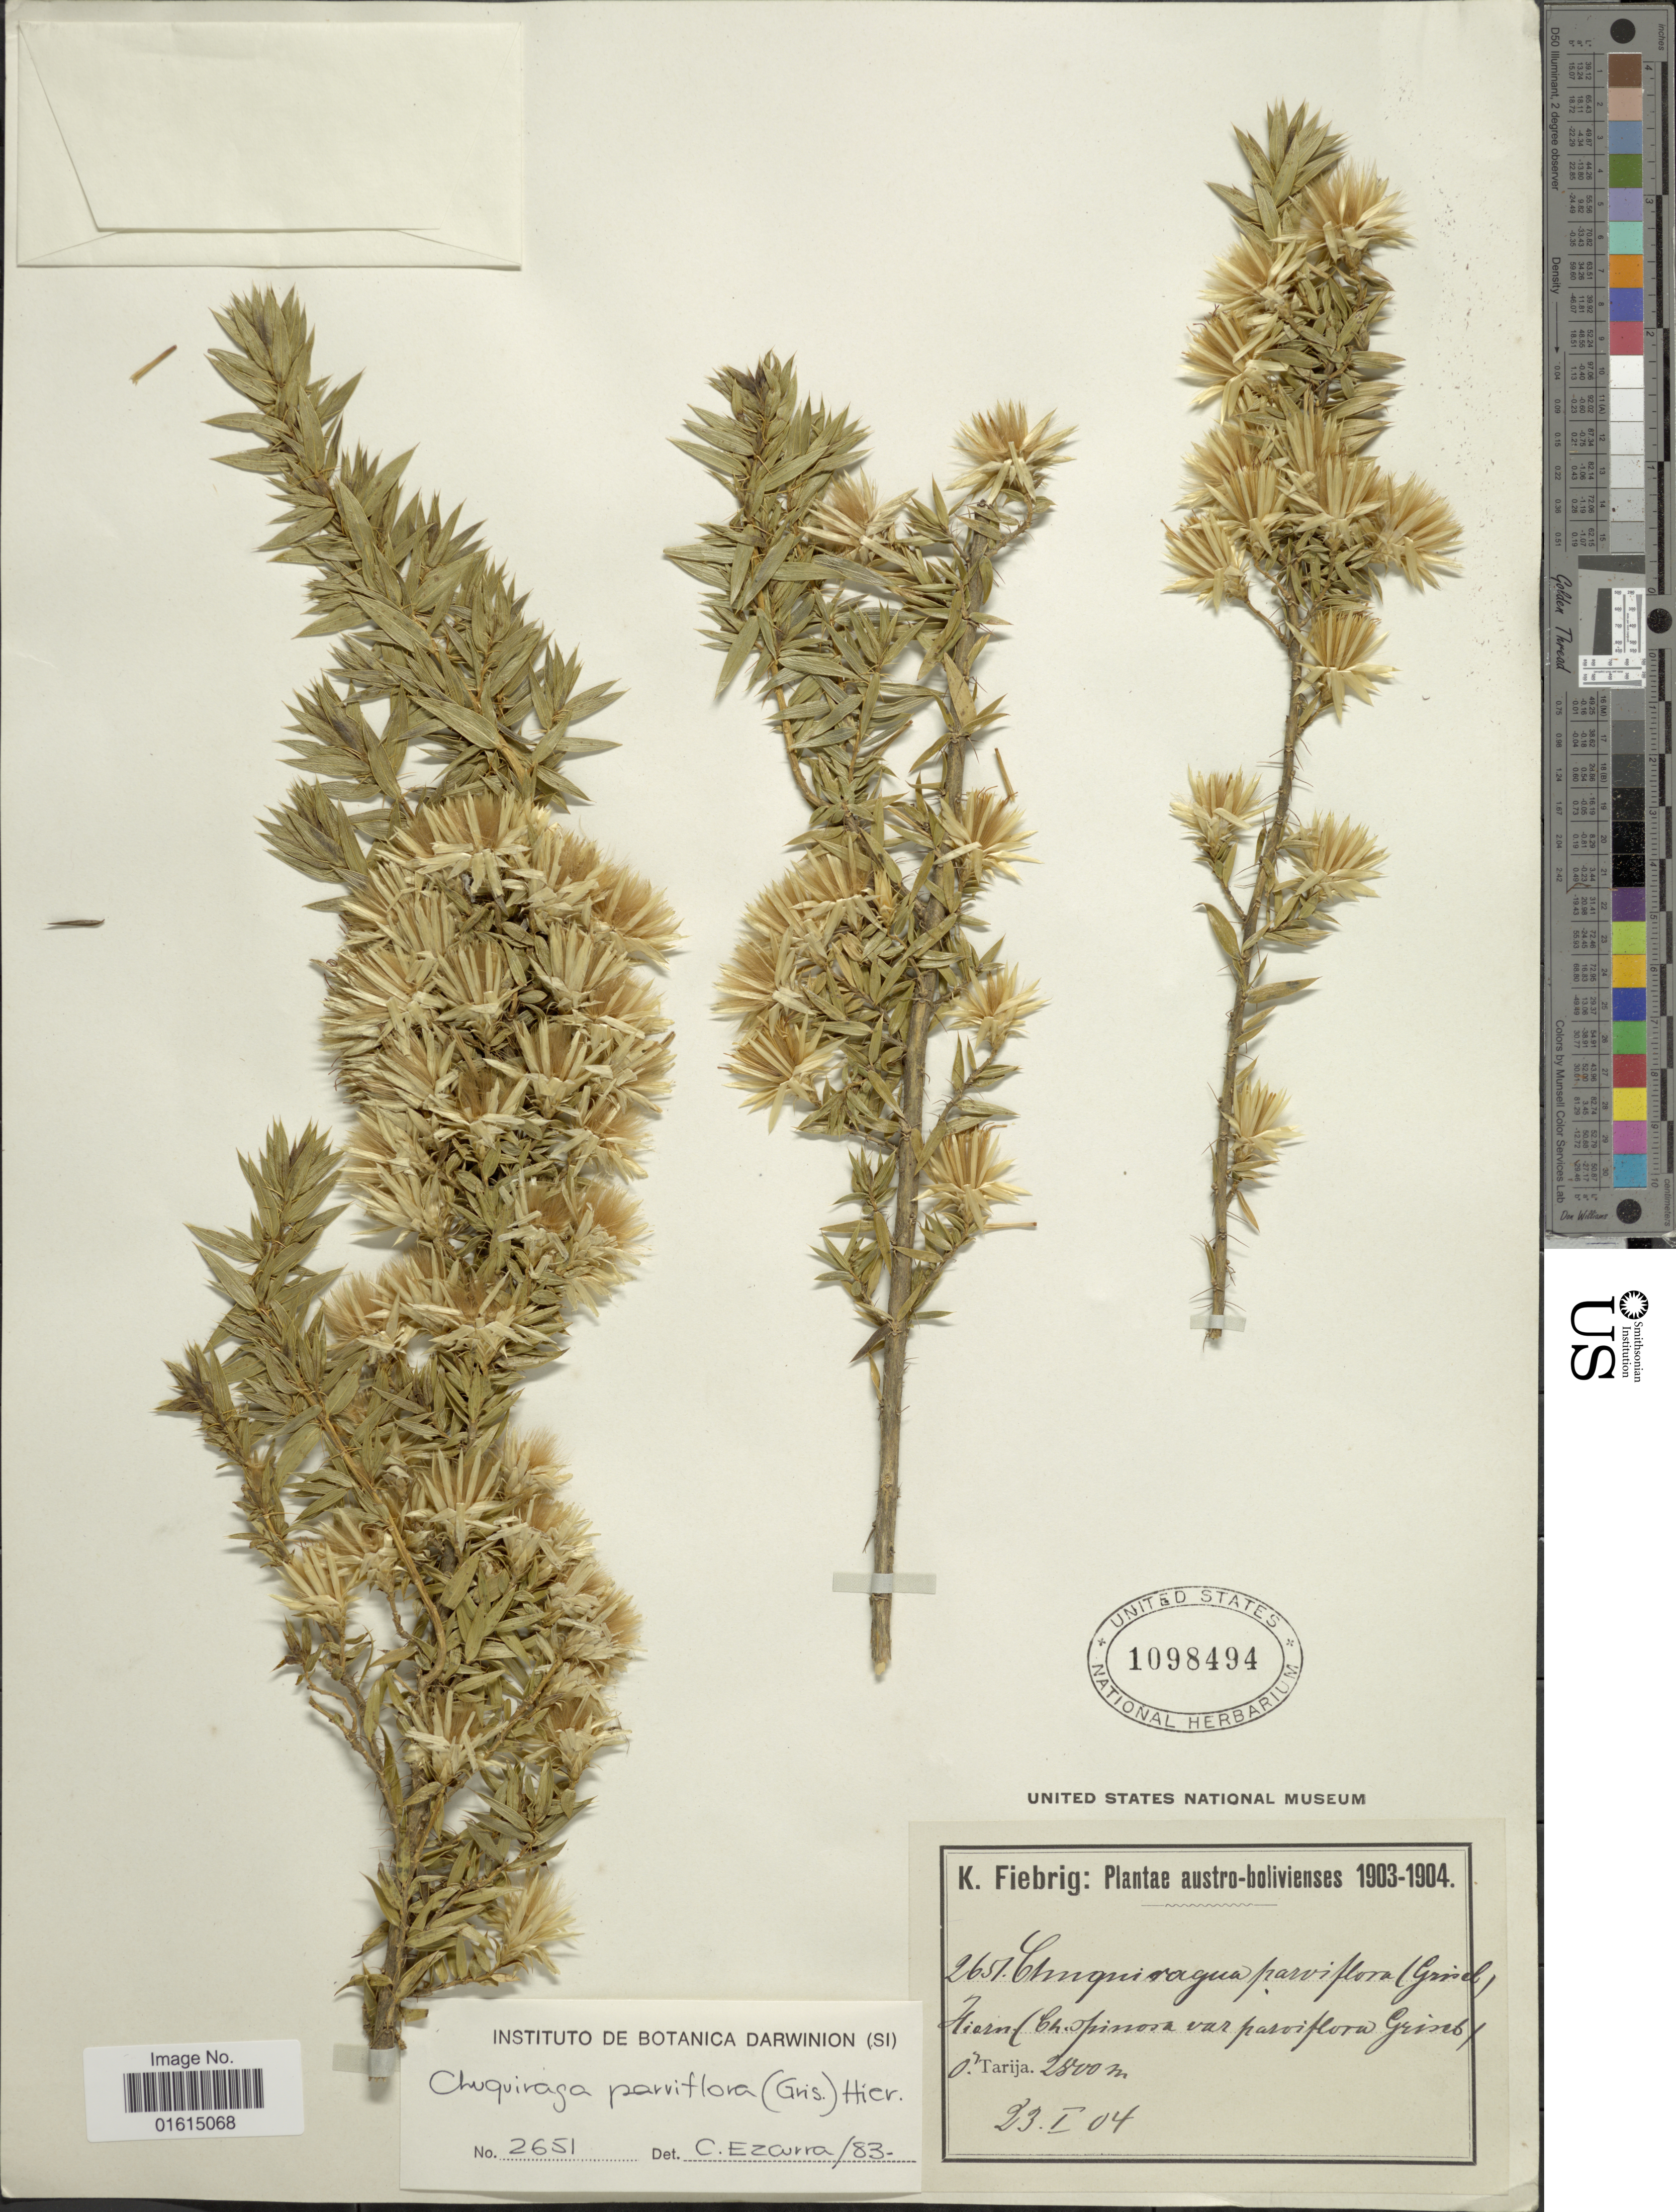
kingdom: Plantae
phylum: Tracheophyta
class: Magnoliopsida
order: Asterales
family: Asteraceae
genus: Chuquiraga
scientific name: Chuquiraga parviflora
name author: (Griseb.) Hieron.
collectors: K. Fiebrig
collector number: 2651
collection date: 1904-01-23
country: Bolivia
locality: Austro-Bolivienses, O. Tarija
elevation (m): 2800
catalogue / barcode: US 1098494